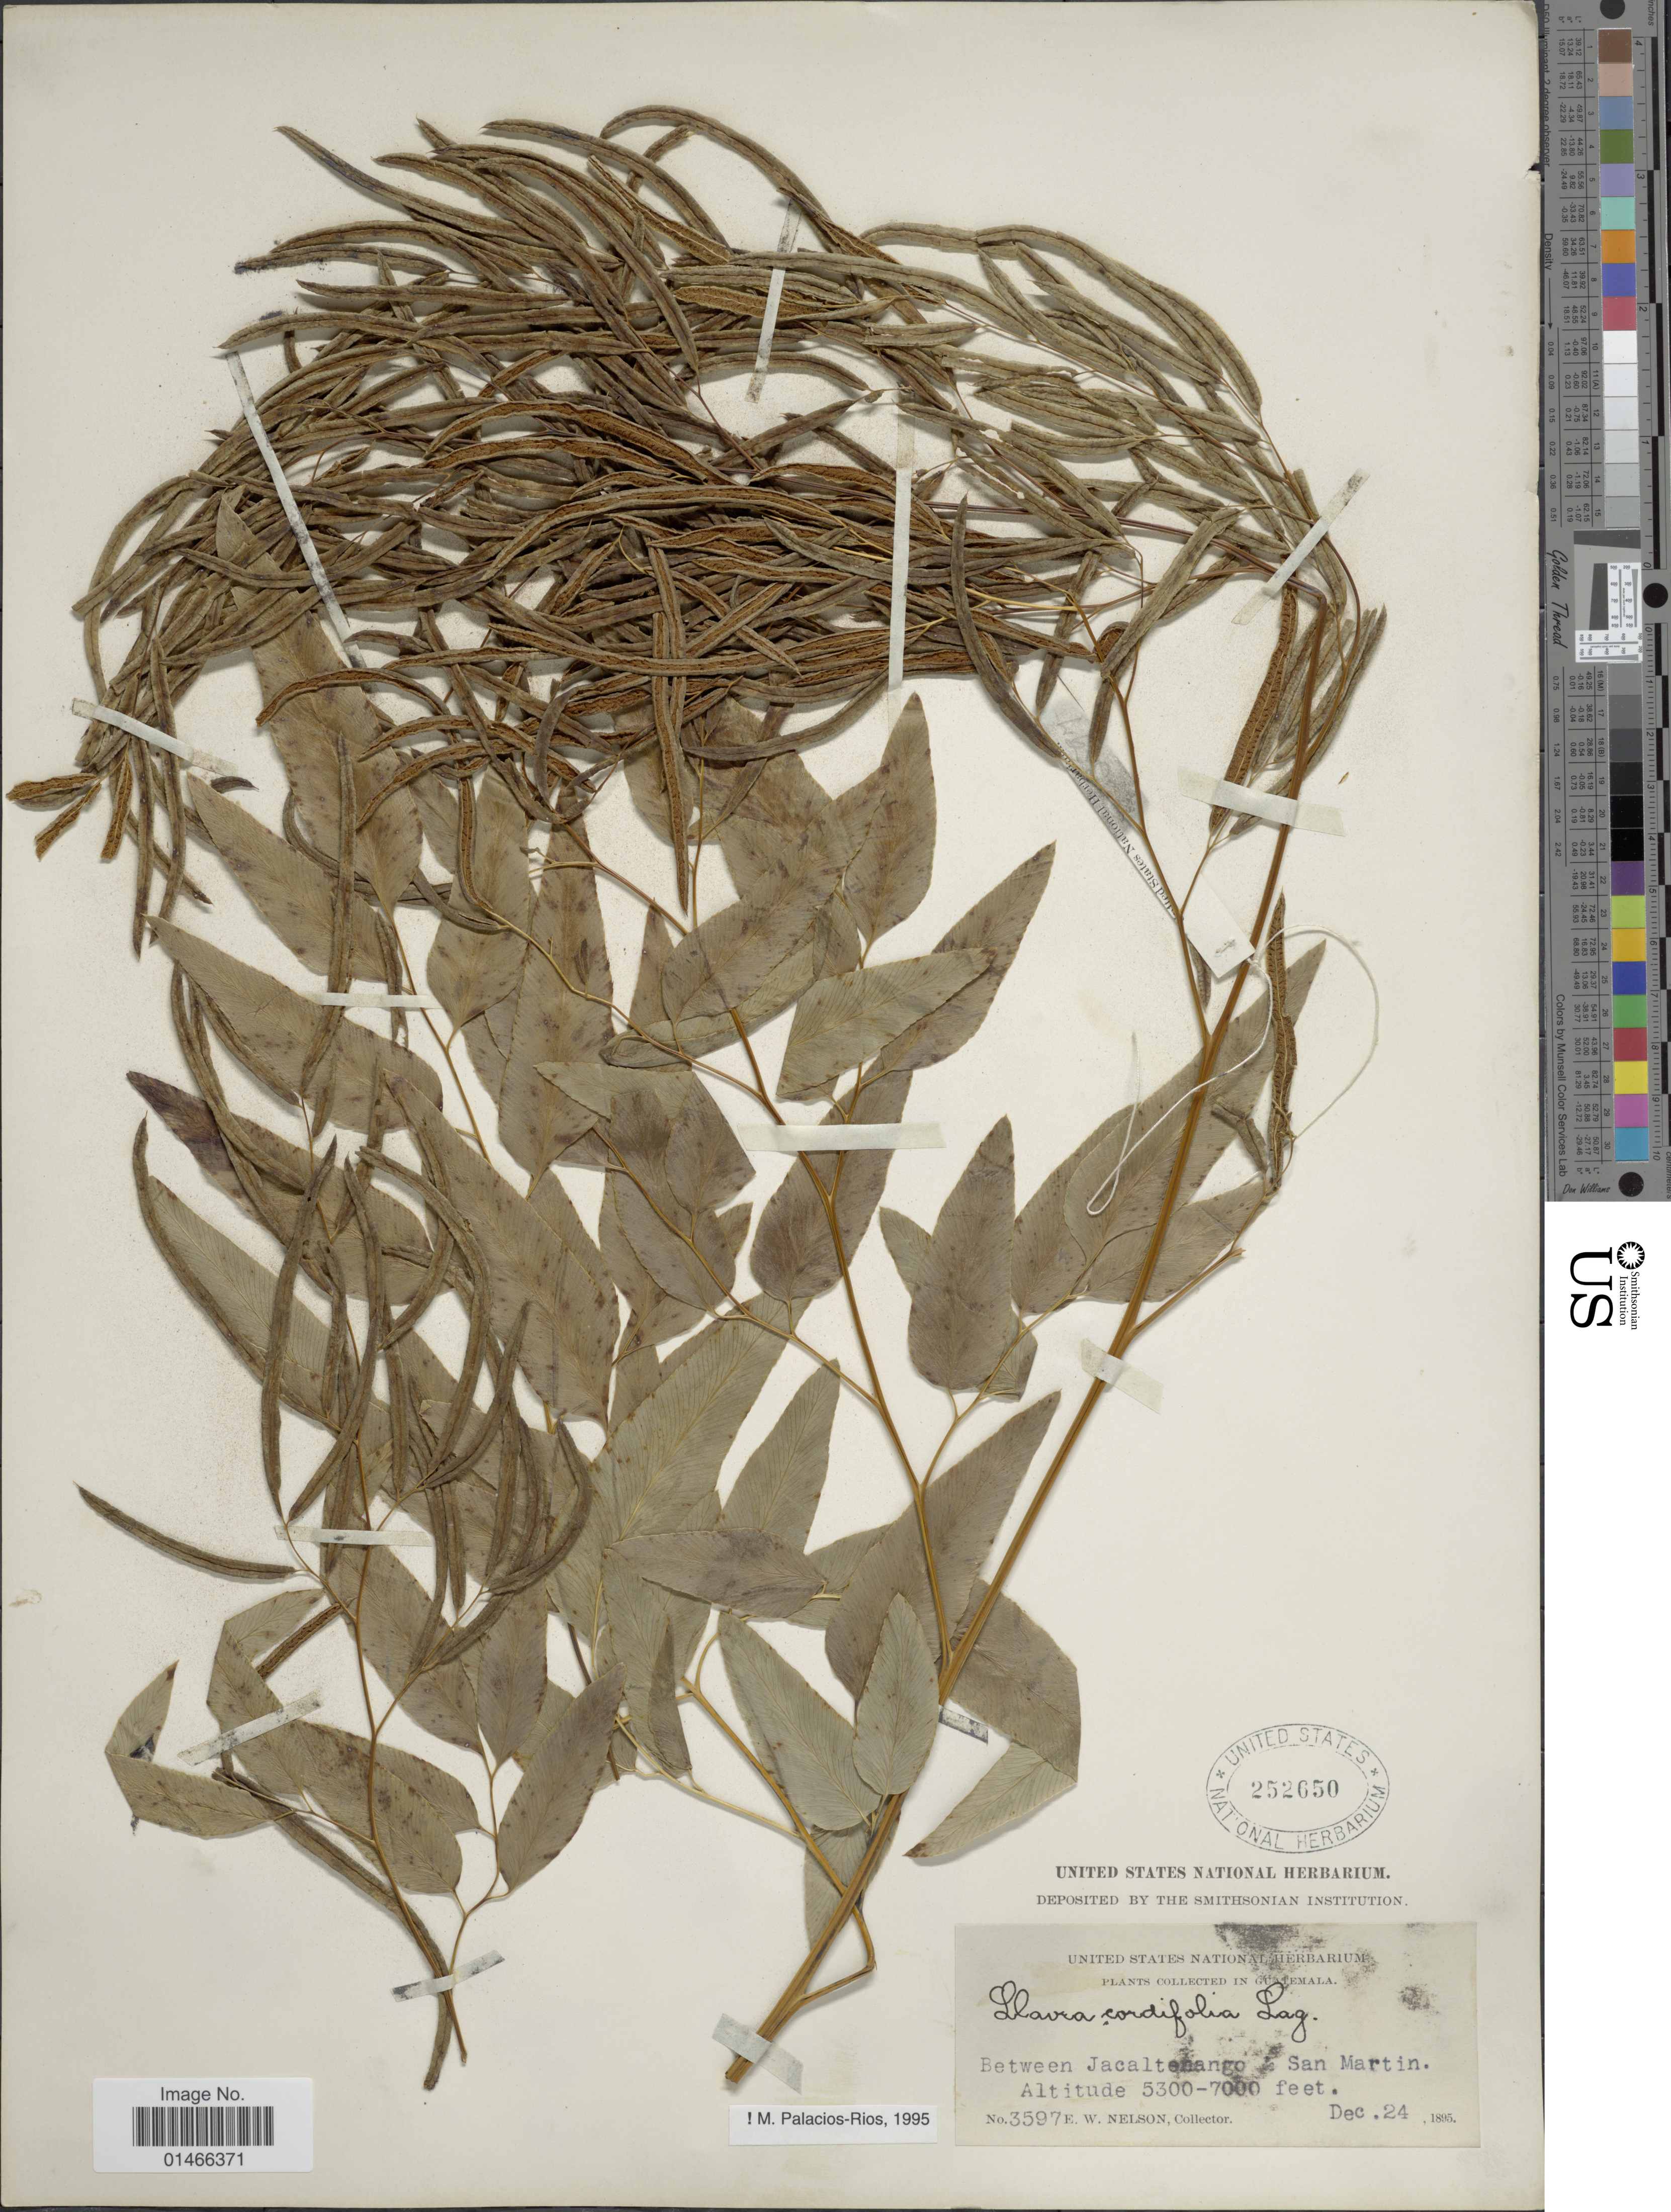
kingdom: Plantae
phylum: Tracheophyta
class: Polypodiopsida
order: Polypodiales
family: Pteridaceae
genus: Llavea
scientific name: Llavea cordifolia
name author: Lag.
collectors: E. W. Nelson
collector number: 3597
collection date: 1895-12-24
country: Peru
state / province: San Martín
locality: Between Jacaltenago. San Martin.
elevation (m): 1615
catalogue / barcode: US 252650